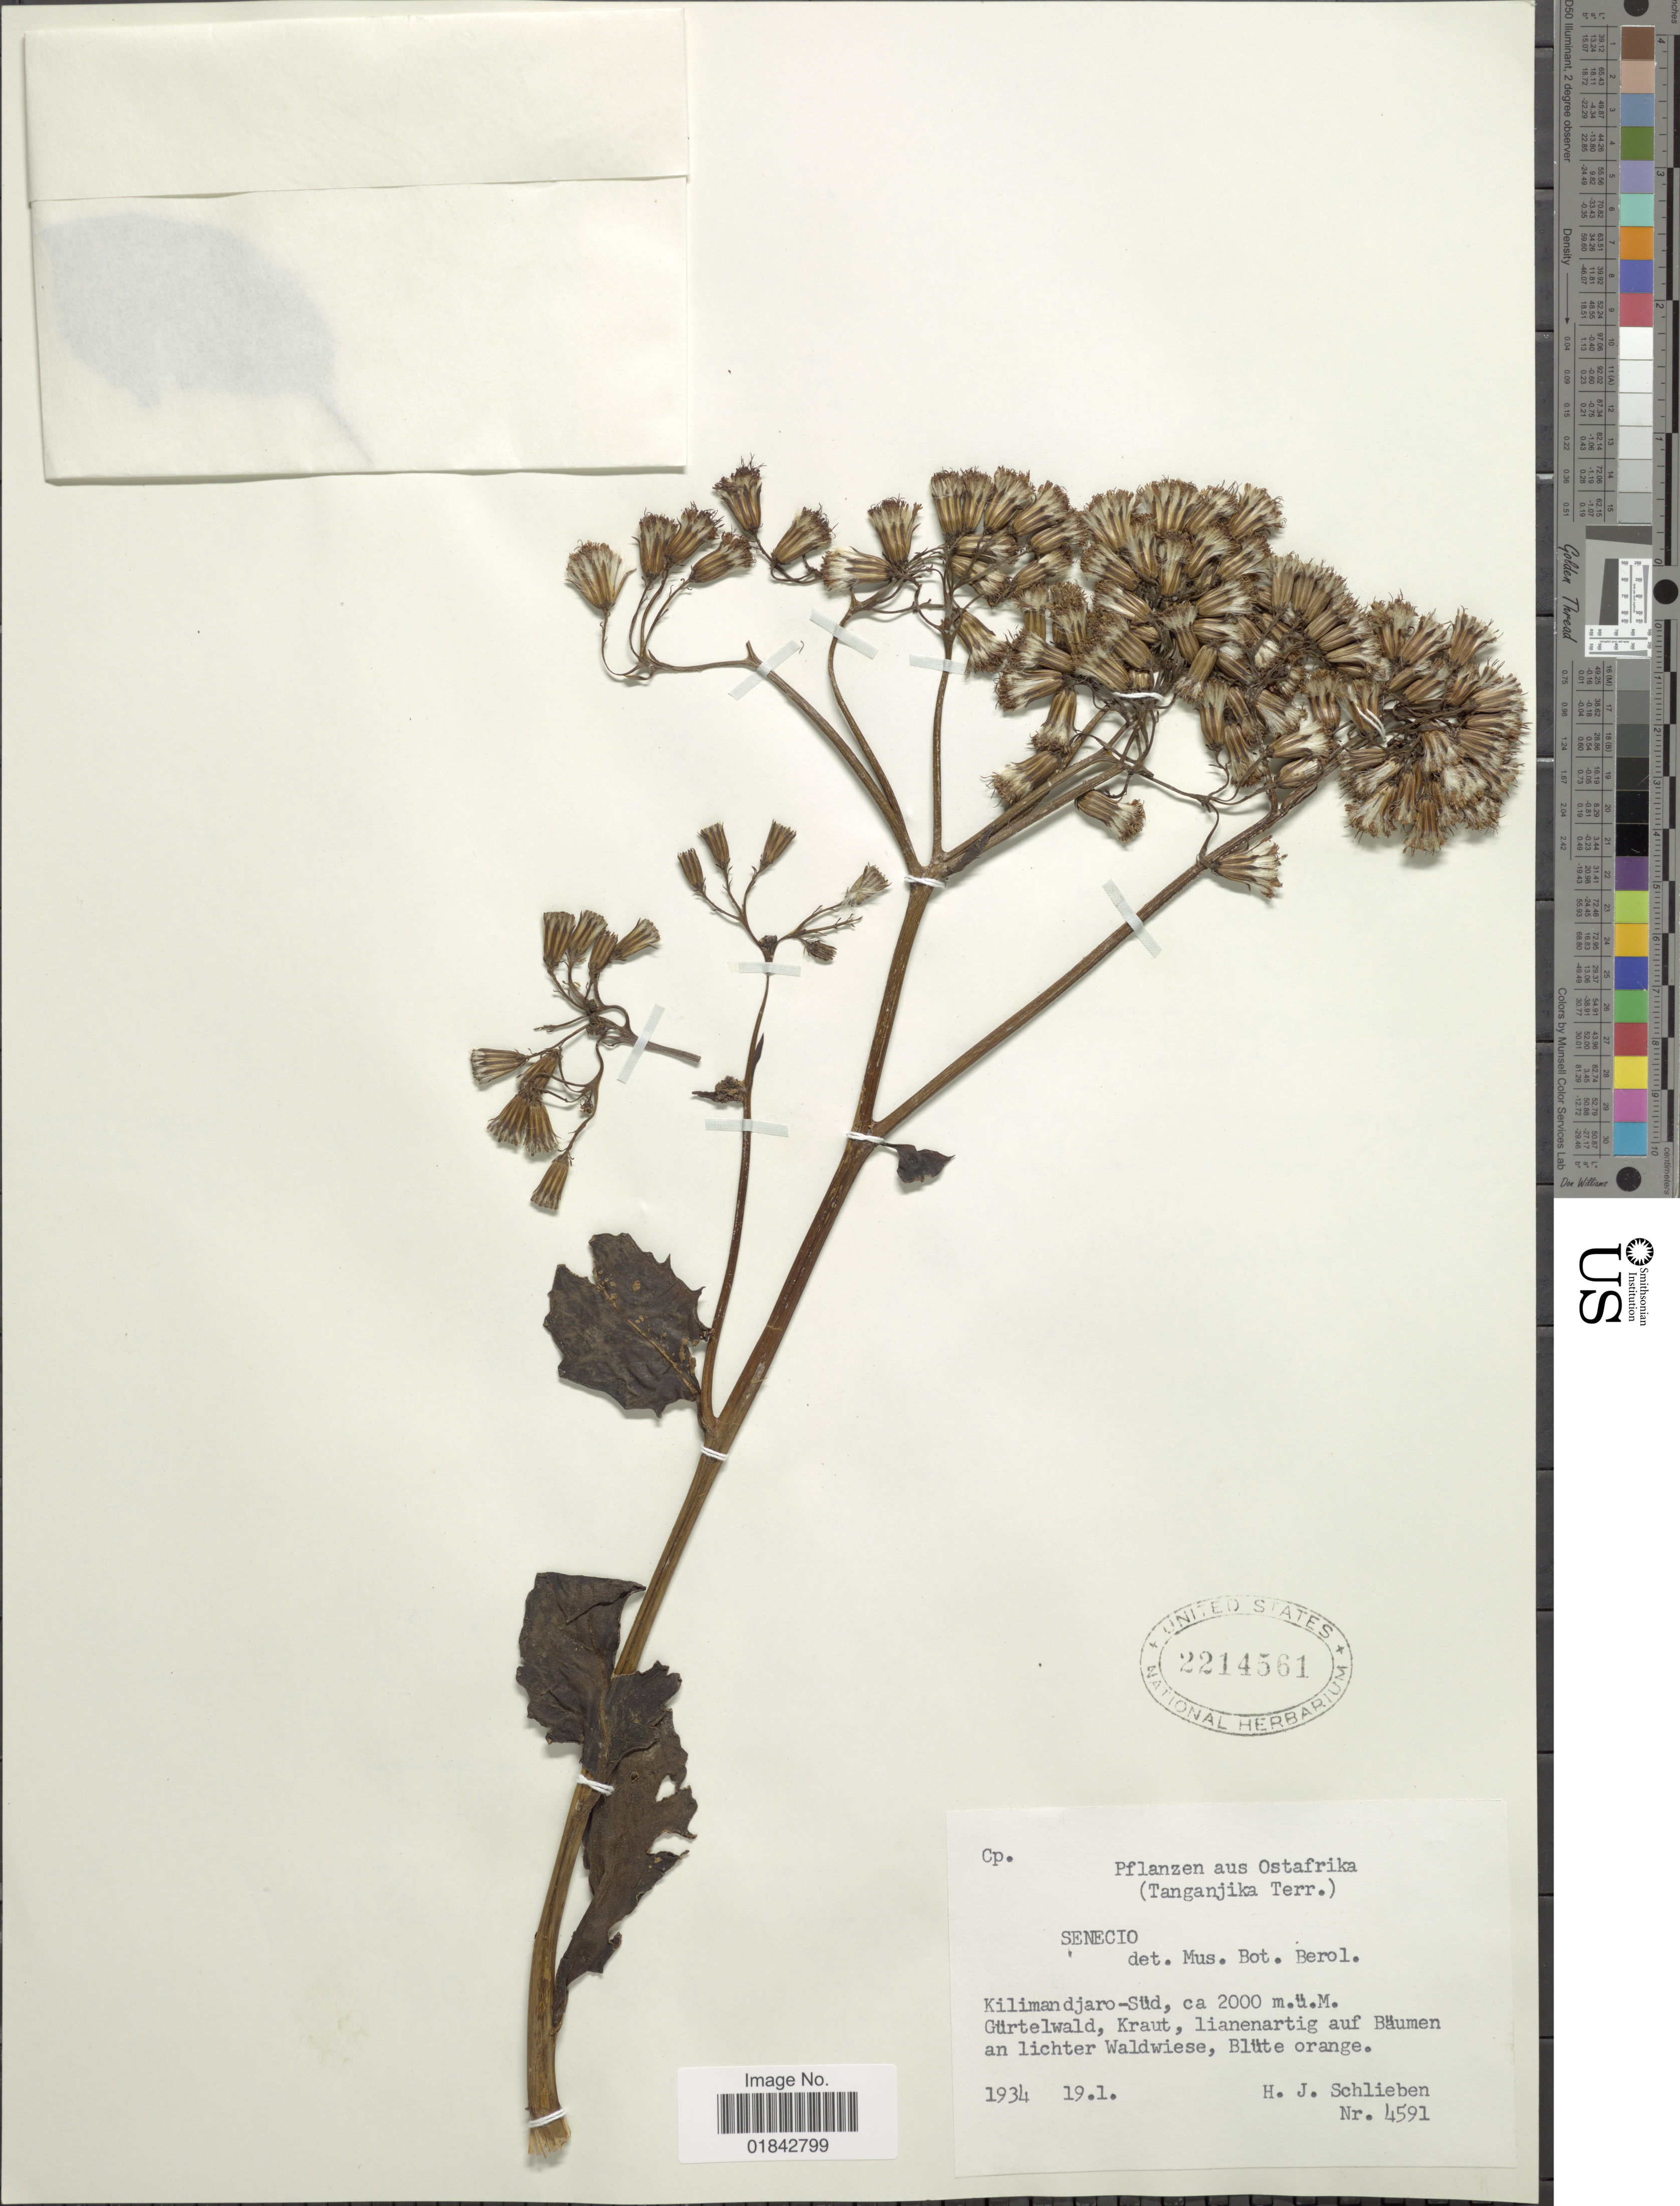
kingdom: Plantae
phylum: Tracheophyta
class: Magnoliopsida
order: Asterales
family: Asteraceae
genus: Senecio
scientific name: Senecio sp.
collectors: H. J. Schlieben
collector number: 4591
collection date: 1934-01-19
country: Tanzania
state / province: Kilimanjaro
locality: Ostafrika, Tanganjika Terr.), Kilimandjaro-Süd, Gürtelwald, Kraut, lianenartig auf Báumen an lichter Waldwiese, Blüte orange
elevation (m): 2000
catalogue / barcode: US 2214561